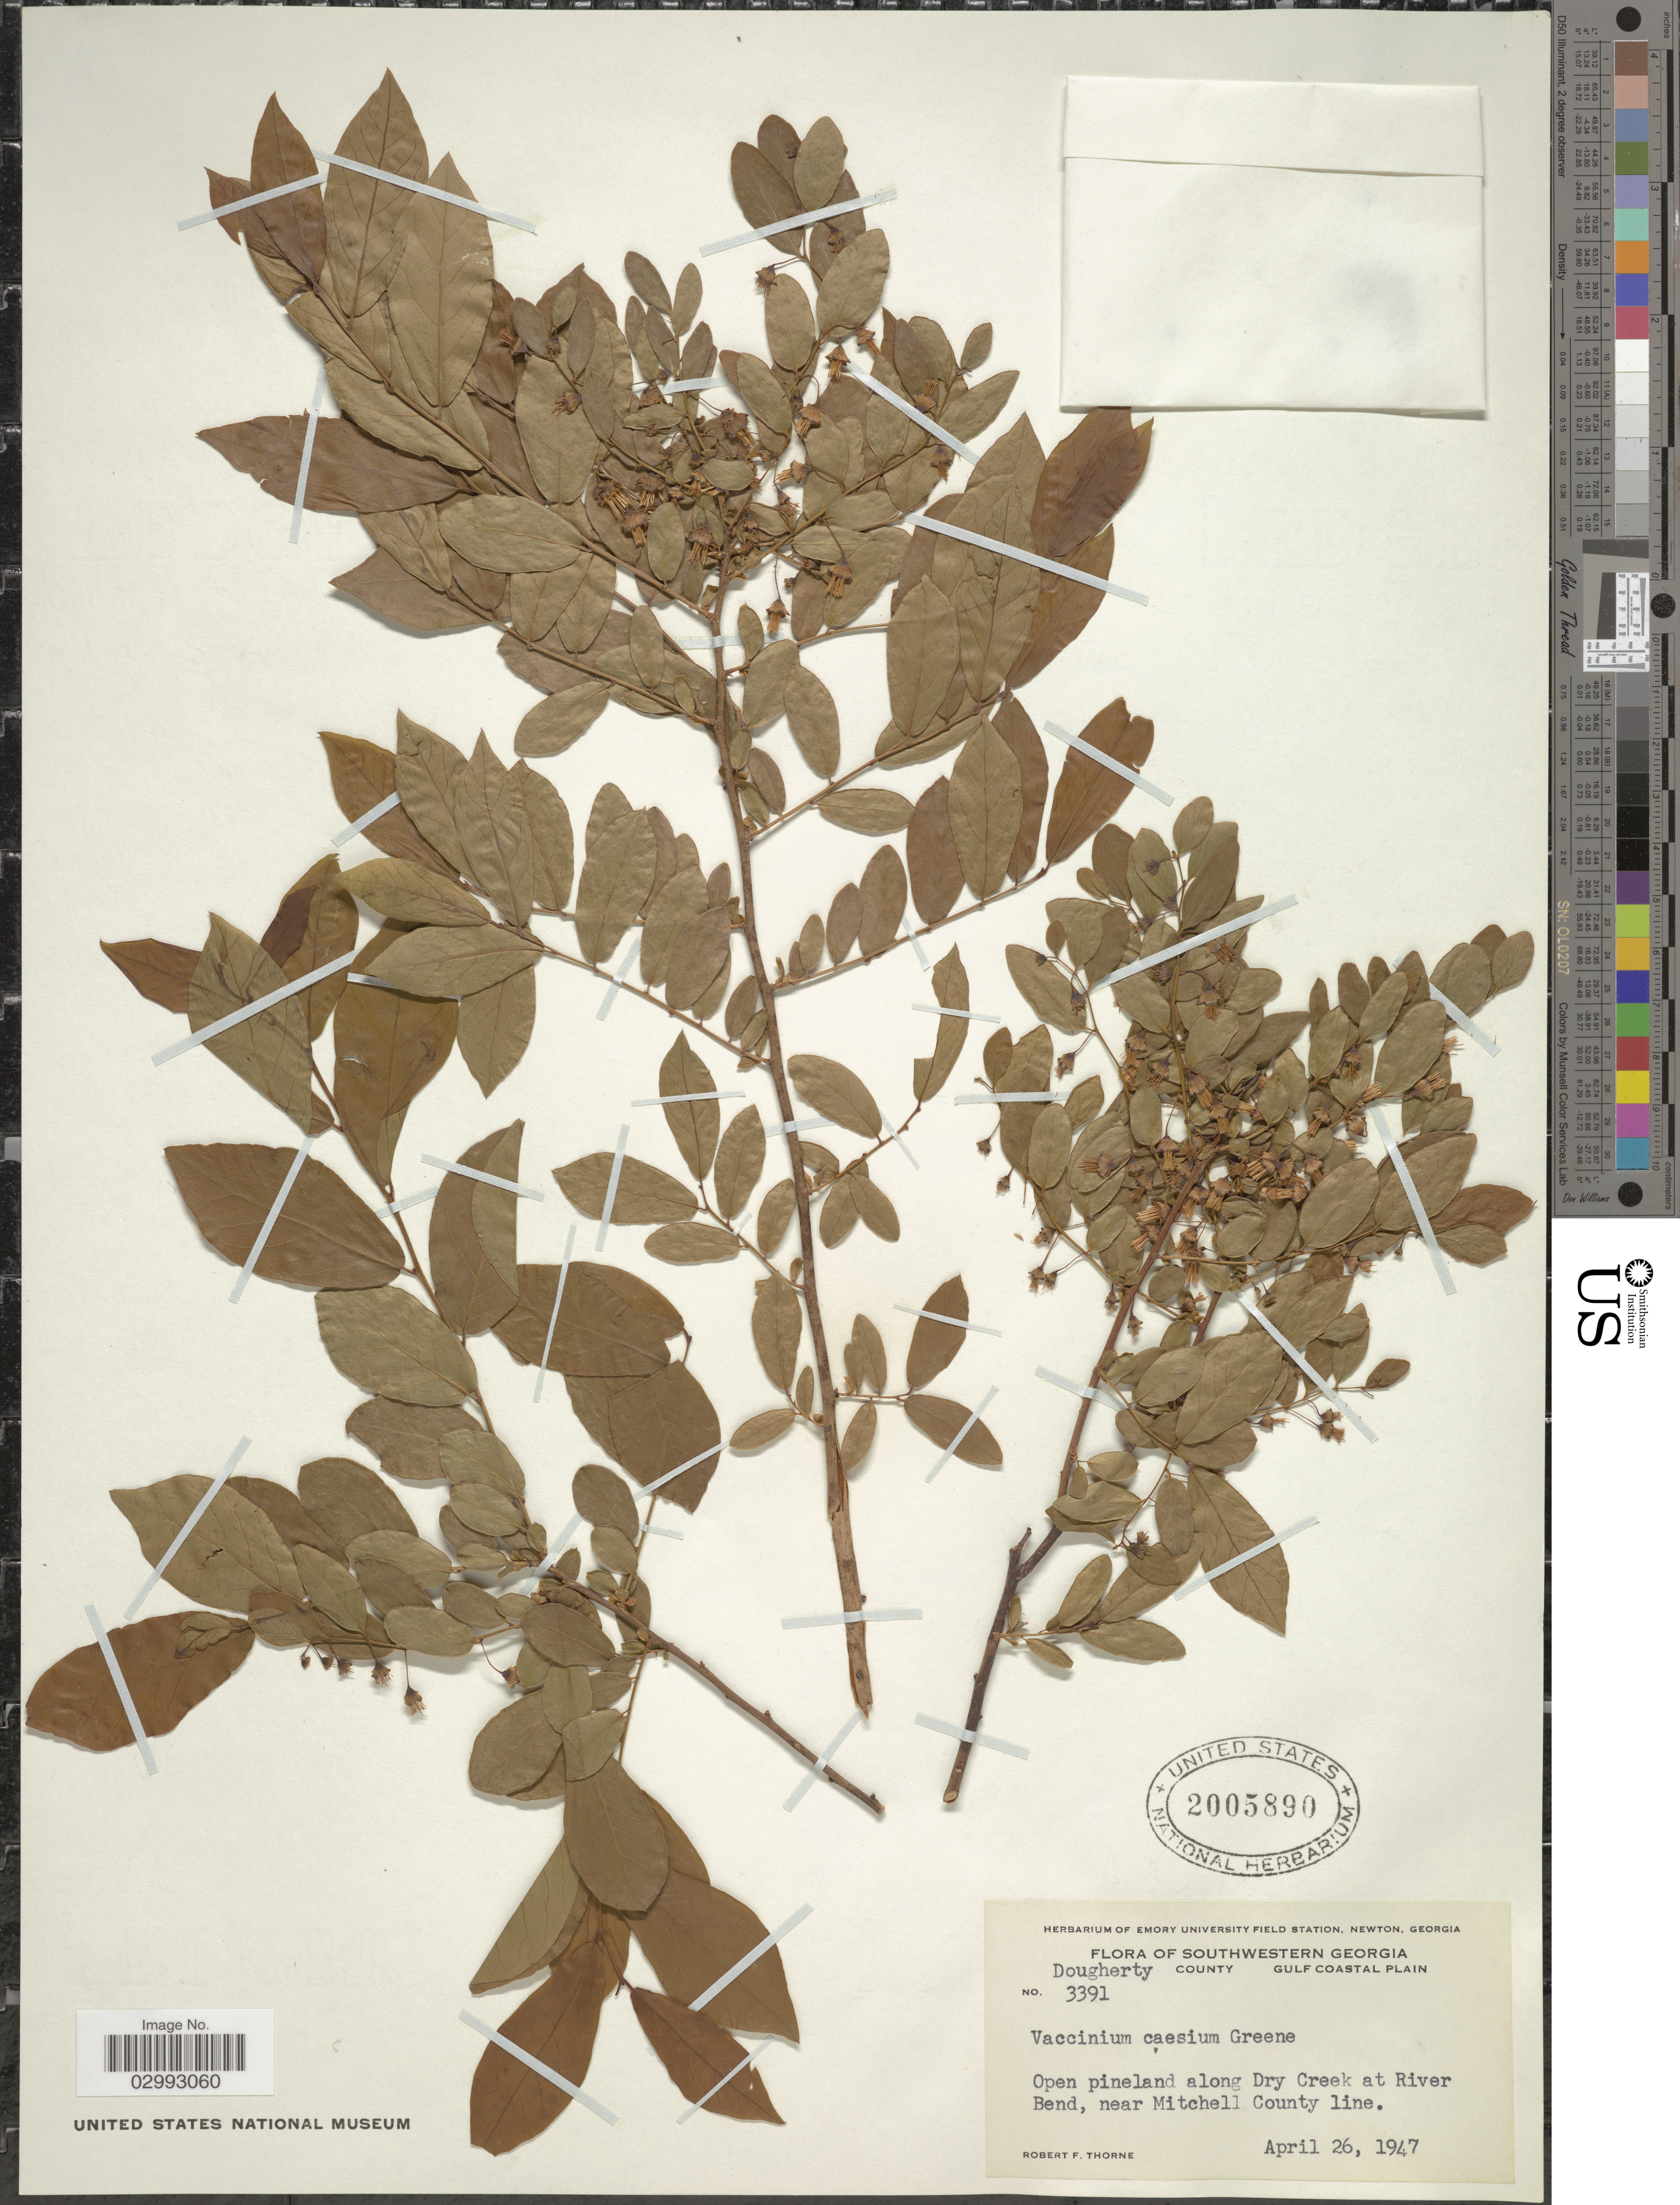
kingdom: Plantae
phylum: Tracheophyta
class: Magnoliopsida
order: Ericales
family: Ericaceae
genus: Polycodium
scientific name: Polycodium caesium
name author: (Greene) Greene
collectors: R. F. Thorne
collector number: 3391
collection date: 1947-04-26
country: United States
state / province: Georgia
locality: Southwestern Georgia. Dougherty County. Gulf Coastal Plain. Along Dry Creek at River Bend, near Mitchell County line.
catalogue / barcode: US 2005890